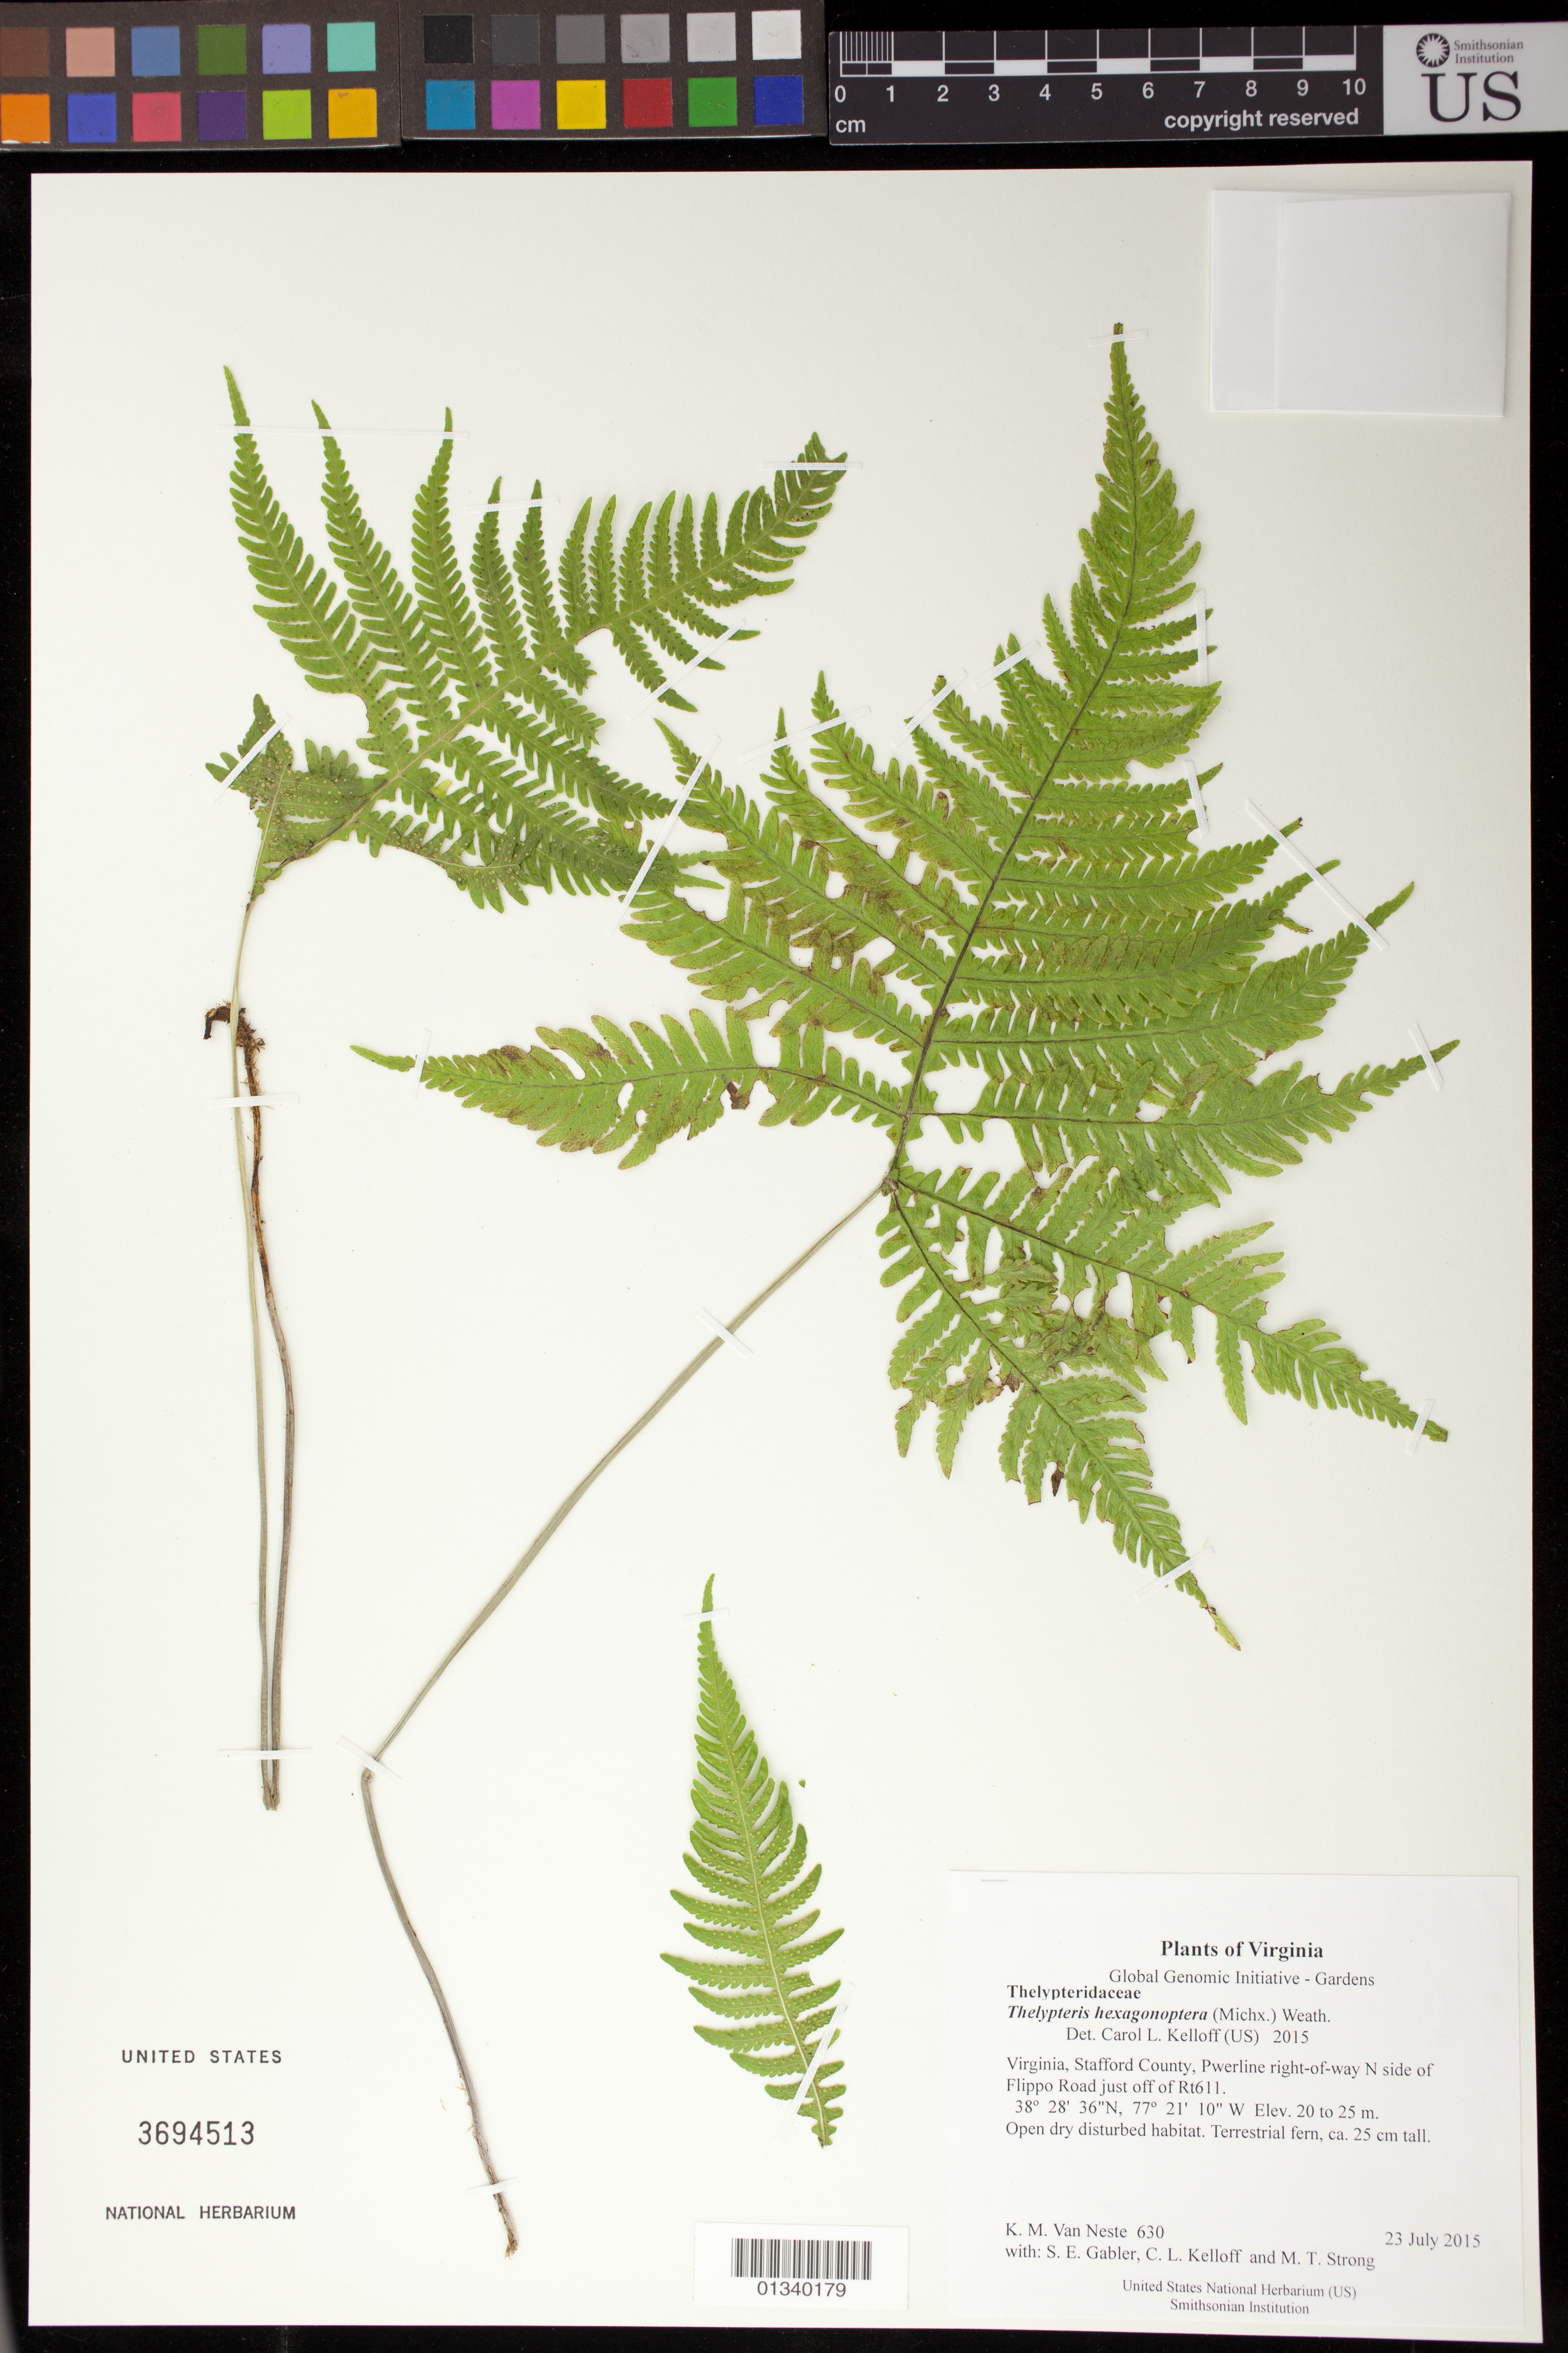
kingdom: Plantae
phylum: Tracheophyta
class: Polypodiopsida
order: Polypodiales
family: Thelypteridaceae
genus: Phegopteris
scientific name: Phegopteris hexagonoptera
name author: (Michx.) Fée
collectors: K. M. Van Neste, S. E. Gabler, C. L. Kelloff & M. T. Strong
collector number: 630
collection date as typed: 23 July 2015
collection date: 2015-07-23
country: United States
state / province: Virginia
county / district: Stafford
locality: Pwerline right-of-way N side of Flippo Road just off of Rt611.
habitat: Open dry disturbed habitat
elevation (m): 20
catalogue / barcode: US 3694513